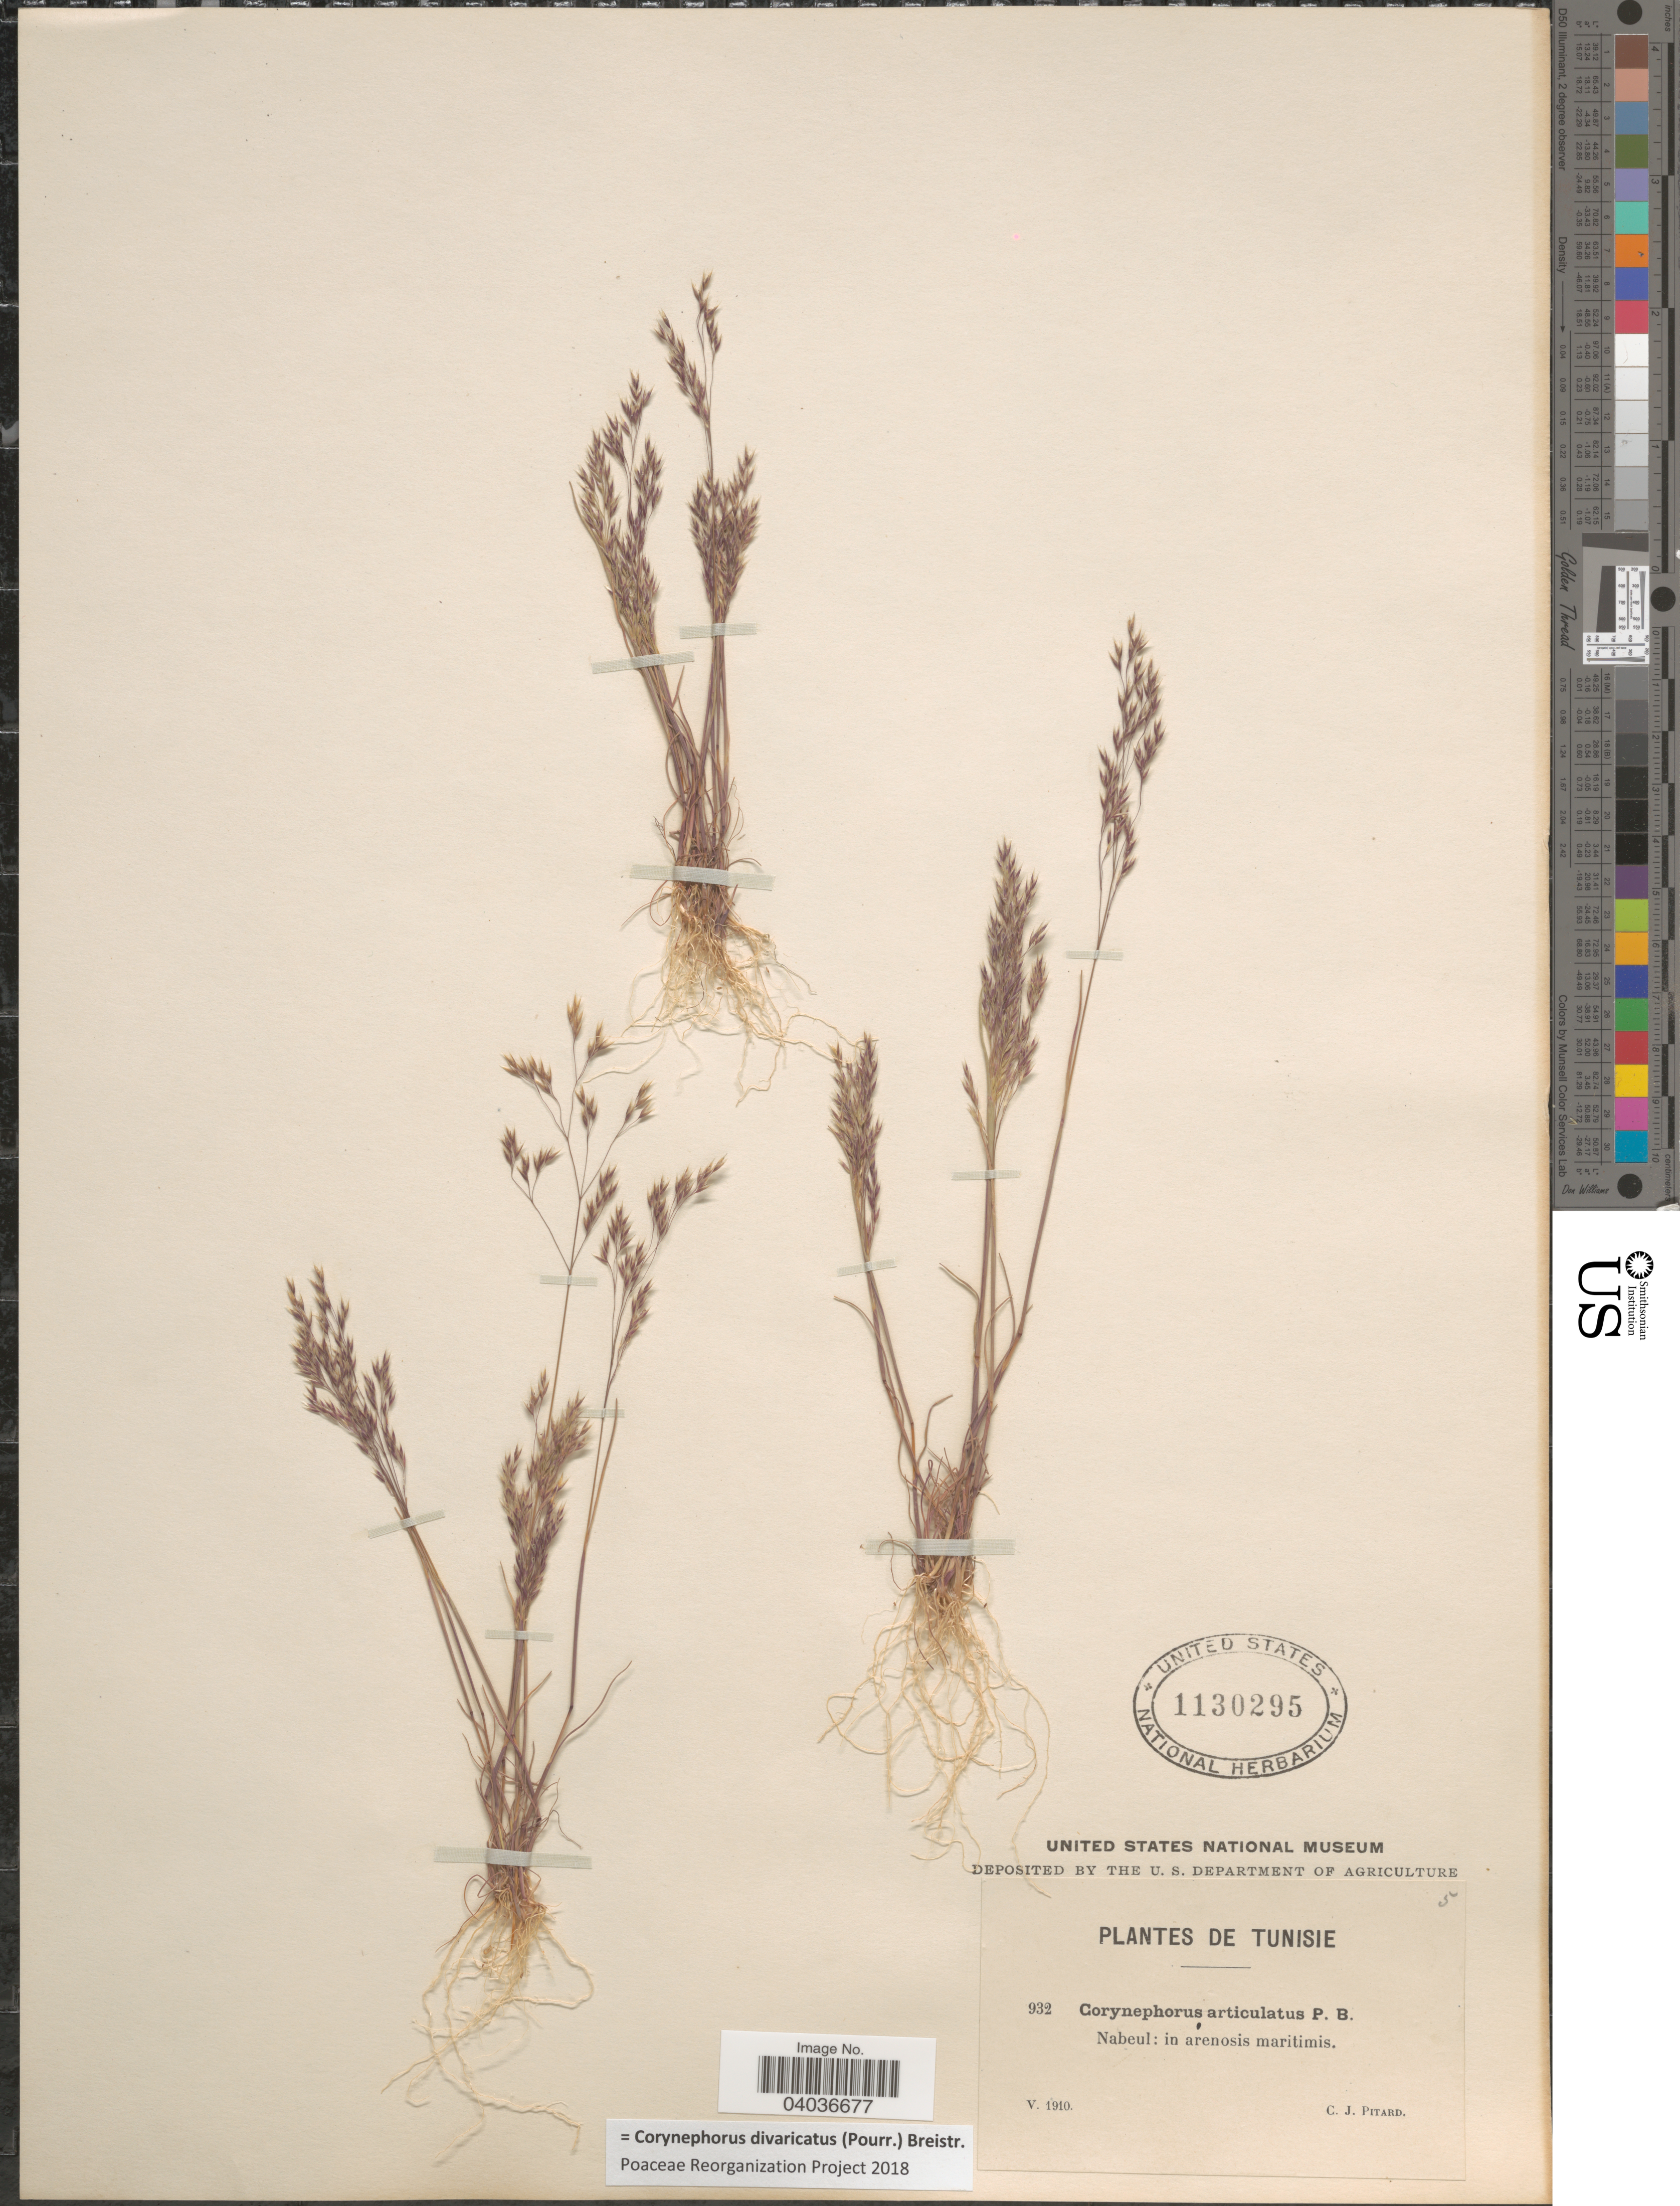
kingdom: Plantae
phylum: Tracheophyta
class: Liliopsida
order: Poales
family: Poaceae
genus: Corynephorus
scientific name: Corynephorus divaricatus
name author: (Pourr.) Breistroffer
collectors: C. Pitard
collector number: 932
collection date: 1910-05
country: Tunisia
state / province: Nabeul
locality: In arenosis maritimis.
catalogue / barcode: US 1130295